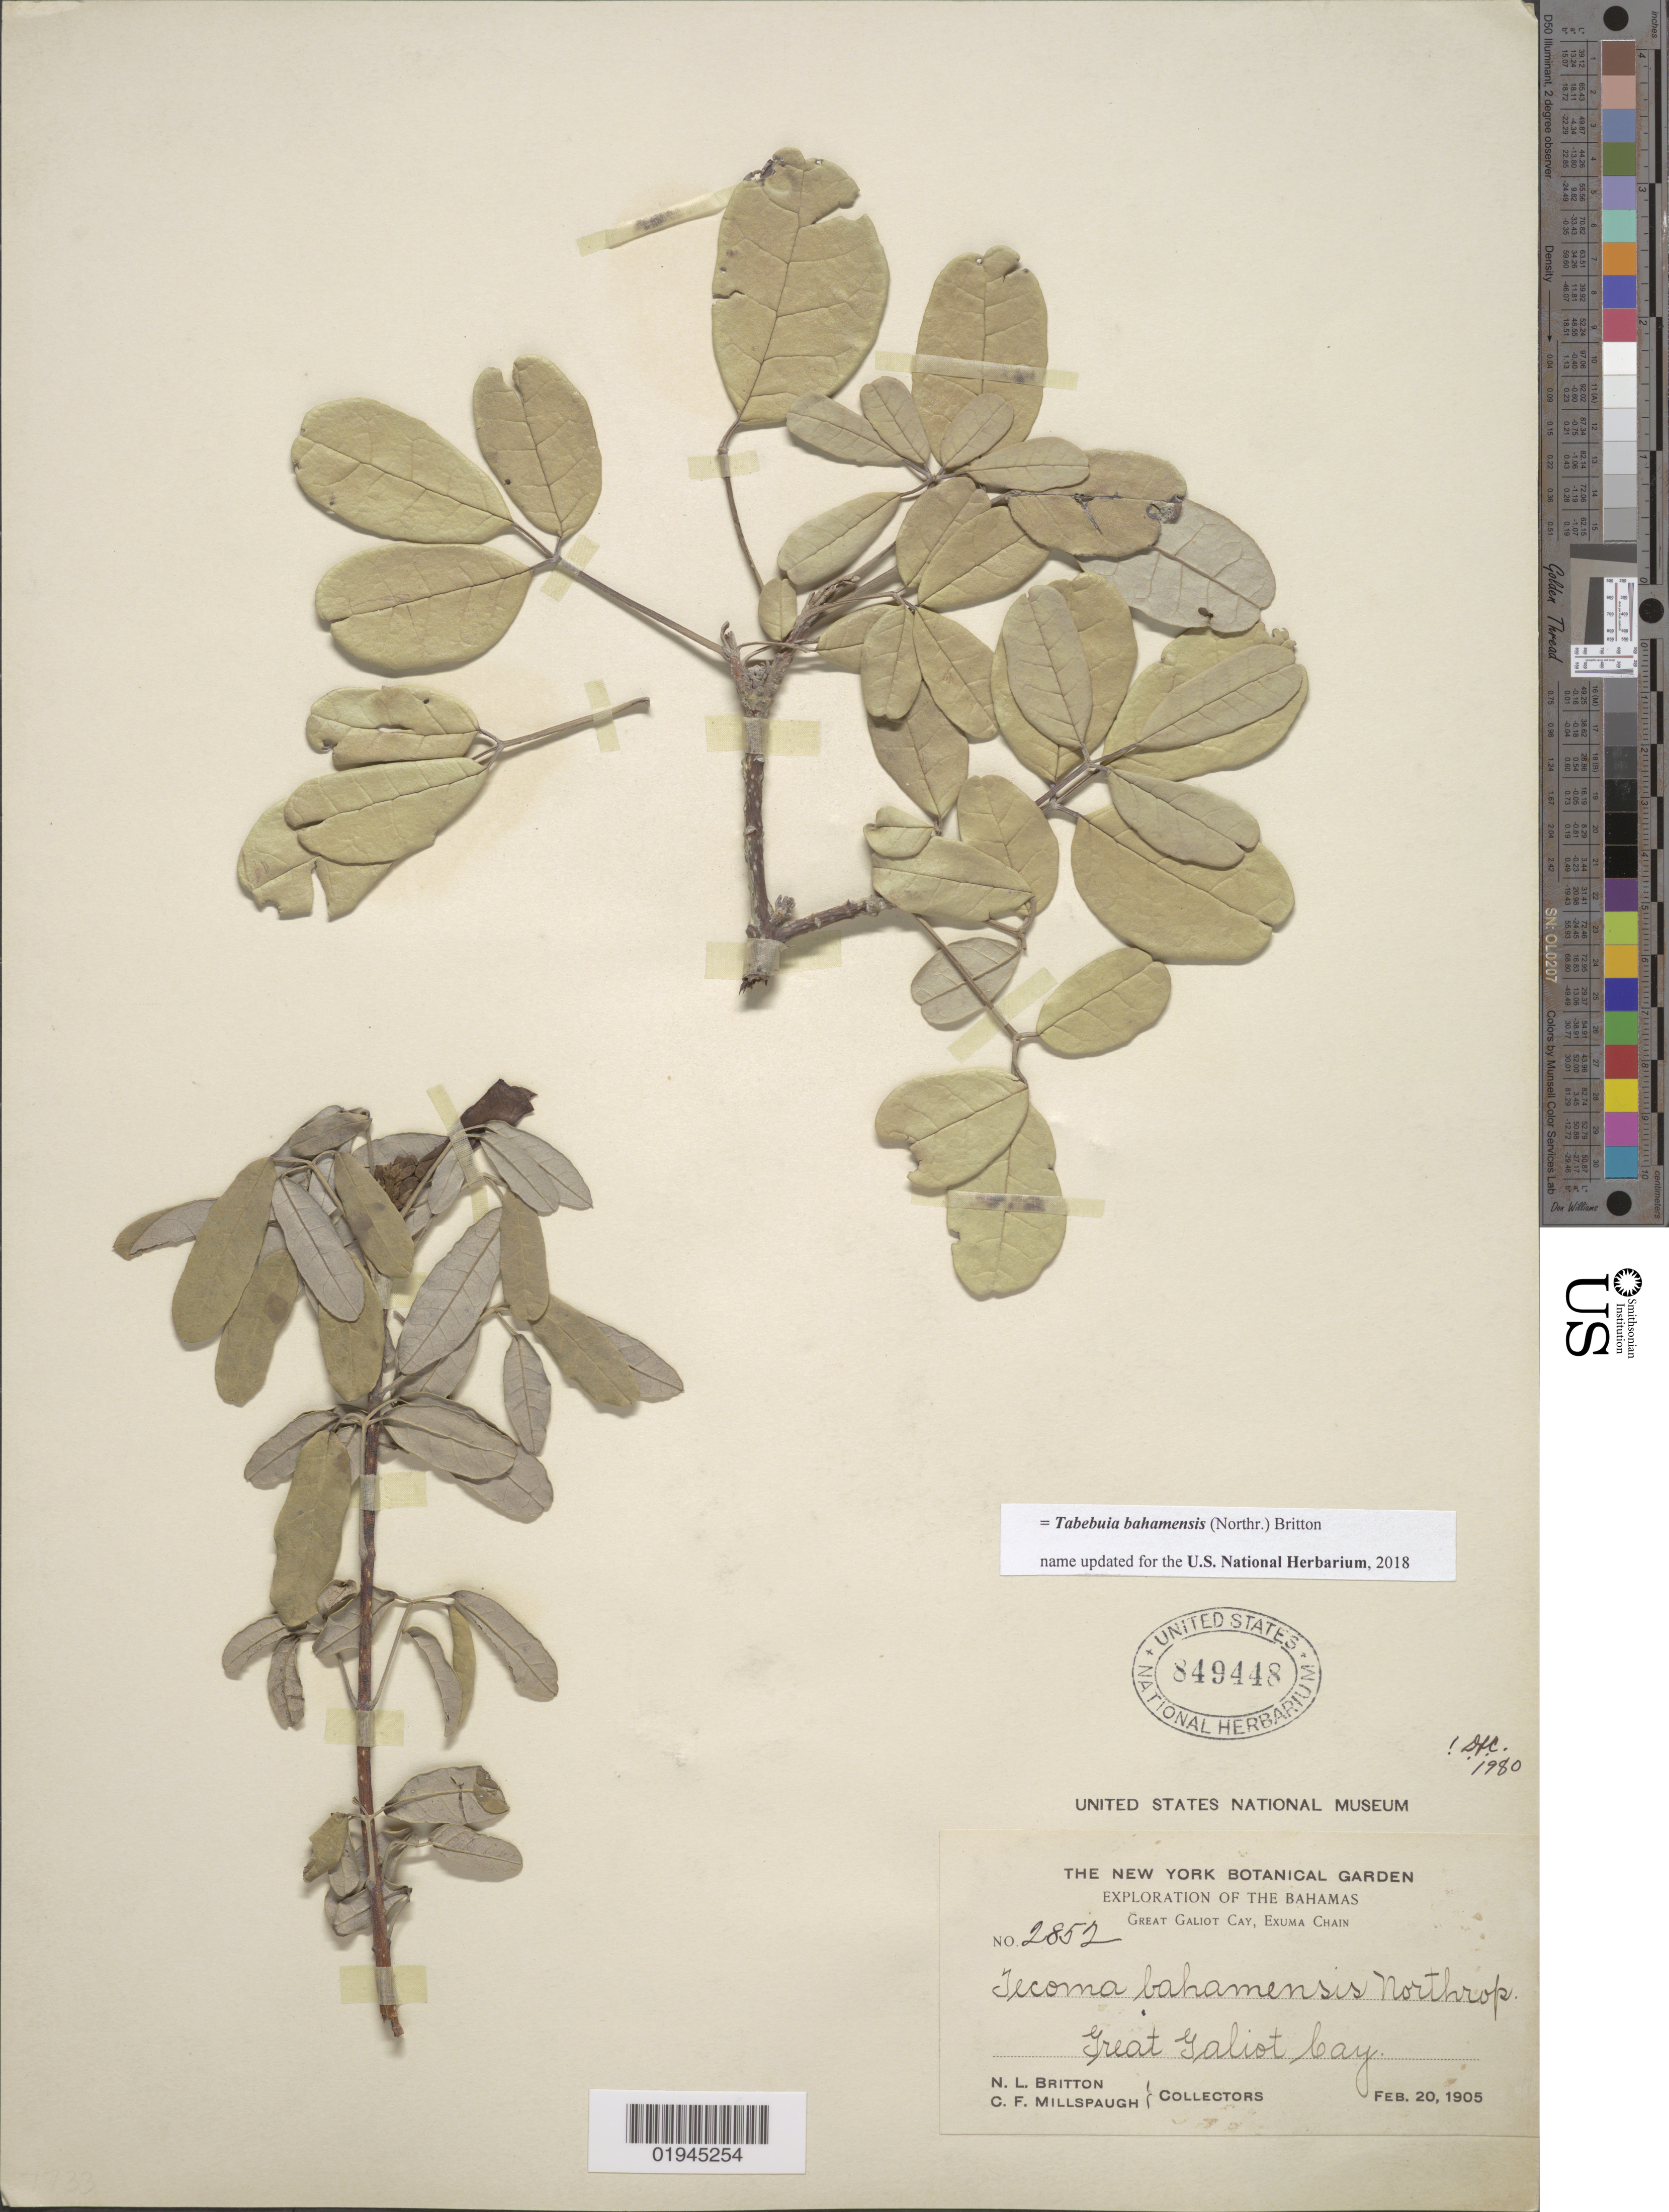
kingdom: Plantae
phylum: Tracheophyta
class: Magnoliopsida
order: Lamiales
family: Bignoniaceae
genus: Tabebuia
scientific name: Tabebuia bahamensis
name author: (Northr.) Britton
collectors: N. Britton & C. F. Millspaugh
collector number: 2852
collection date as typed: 20 Feb 1905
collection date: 1905-02-20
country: Bahamas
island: Little Galiot Cay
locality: Little Galiot Cay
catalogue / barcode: US 849448